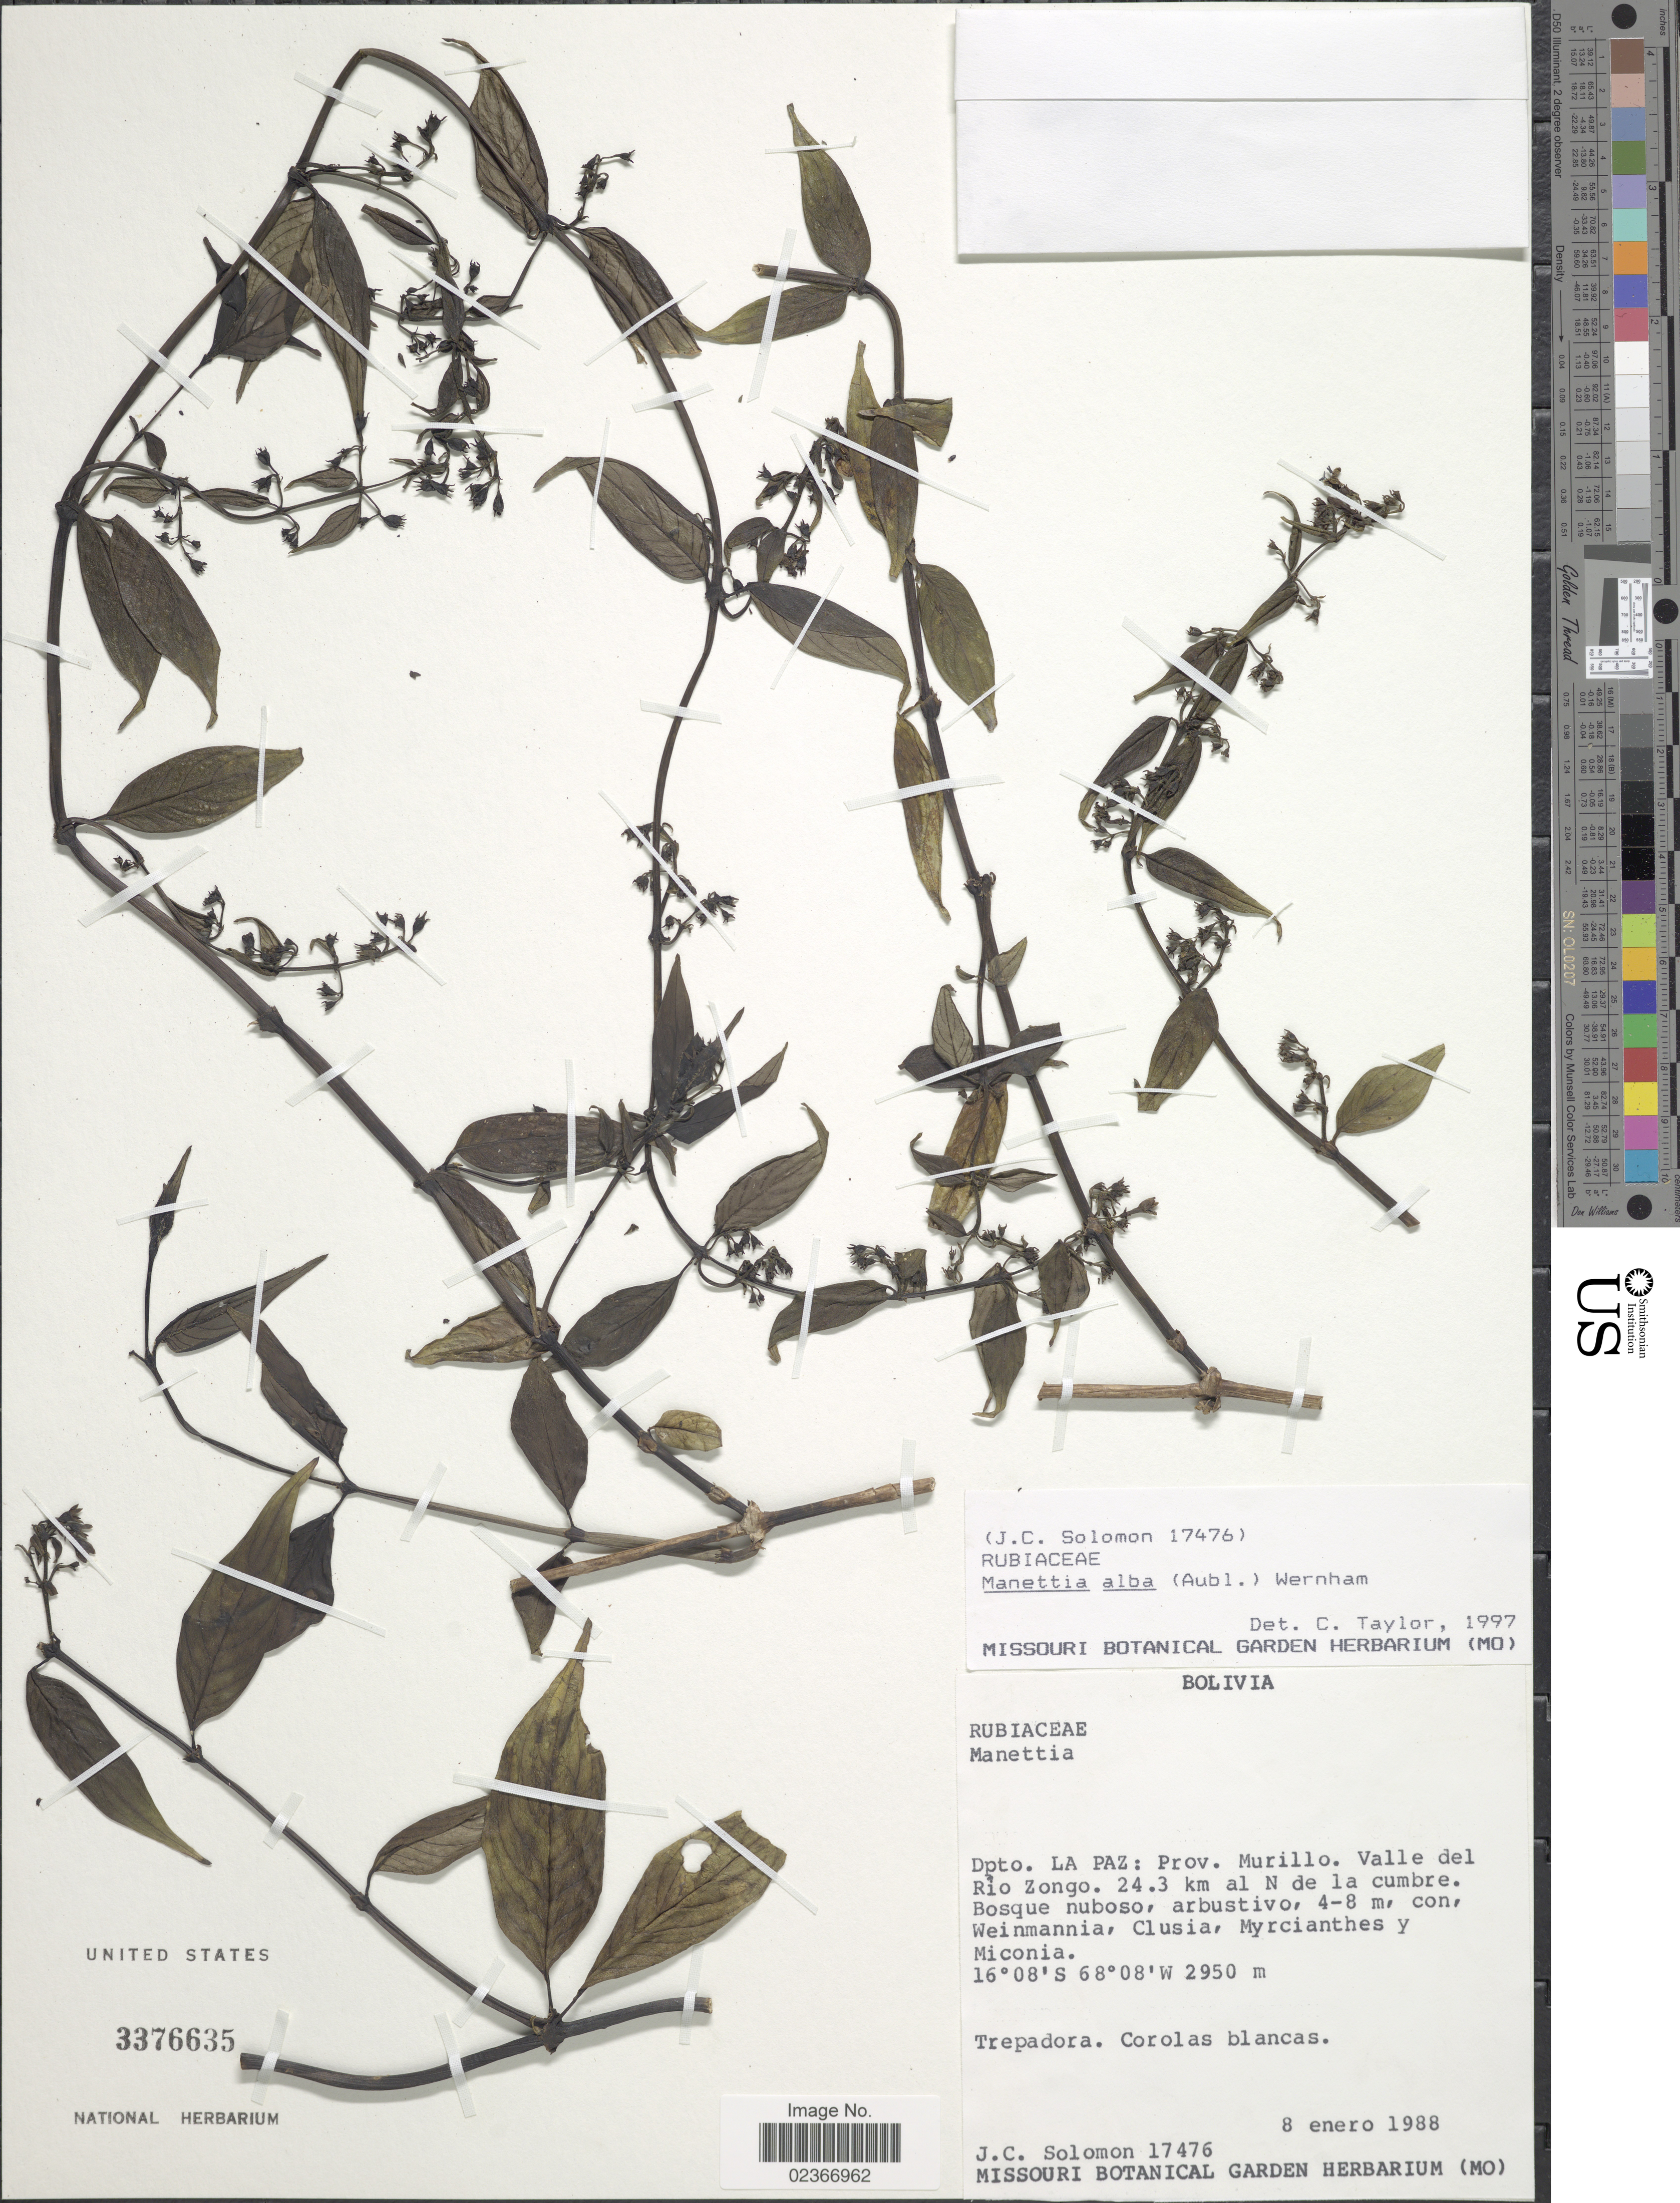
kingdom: Plantae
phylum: Tracheophyta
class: Magnoliopsida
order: Gentianales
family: Rubiaceae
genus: Manettia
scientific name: Manettia alba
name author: (Aubl.) Wernham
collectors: J. C. Solomon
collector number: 17476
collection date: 1988-01-08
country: Bolivia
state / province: La Paz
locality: Dpto. La Paz: Prov. Murillo. Valle del Rio Zongo. 24.3 km al N de la cumbre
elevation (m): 2950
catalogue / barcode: US 3376635